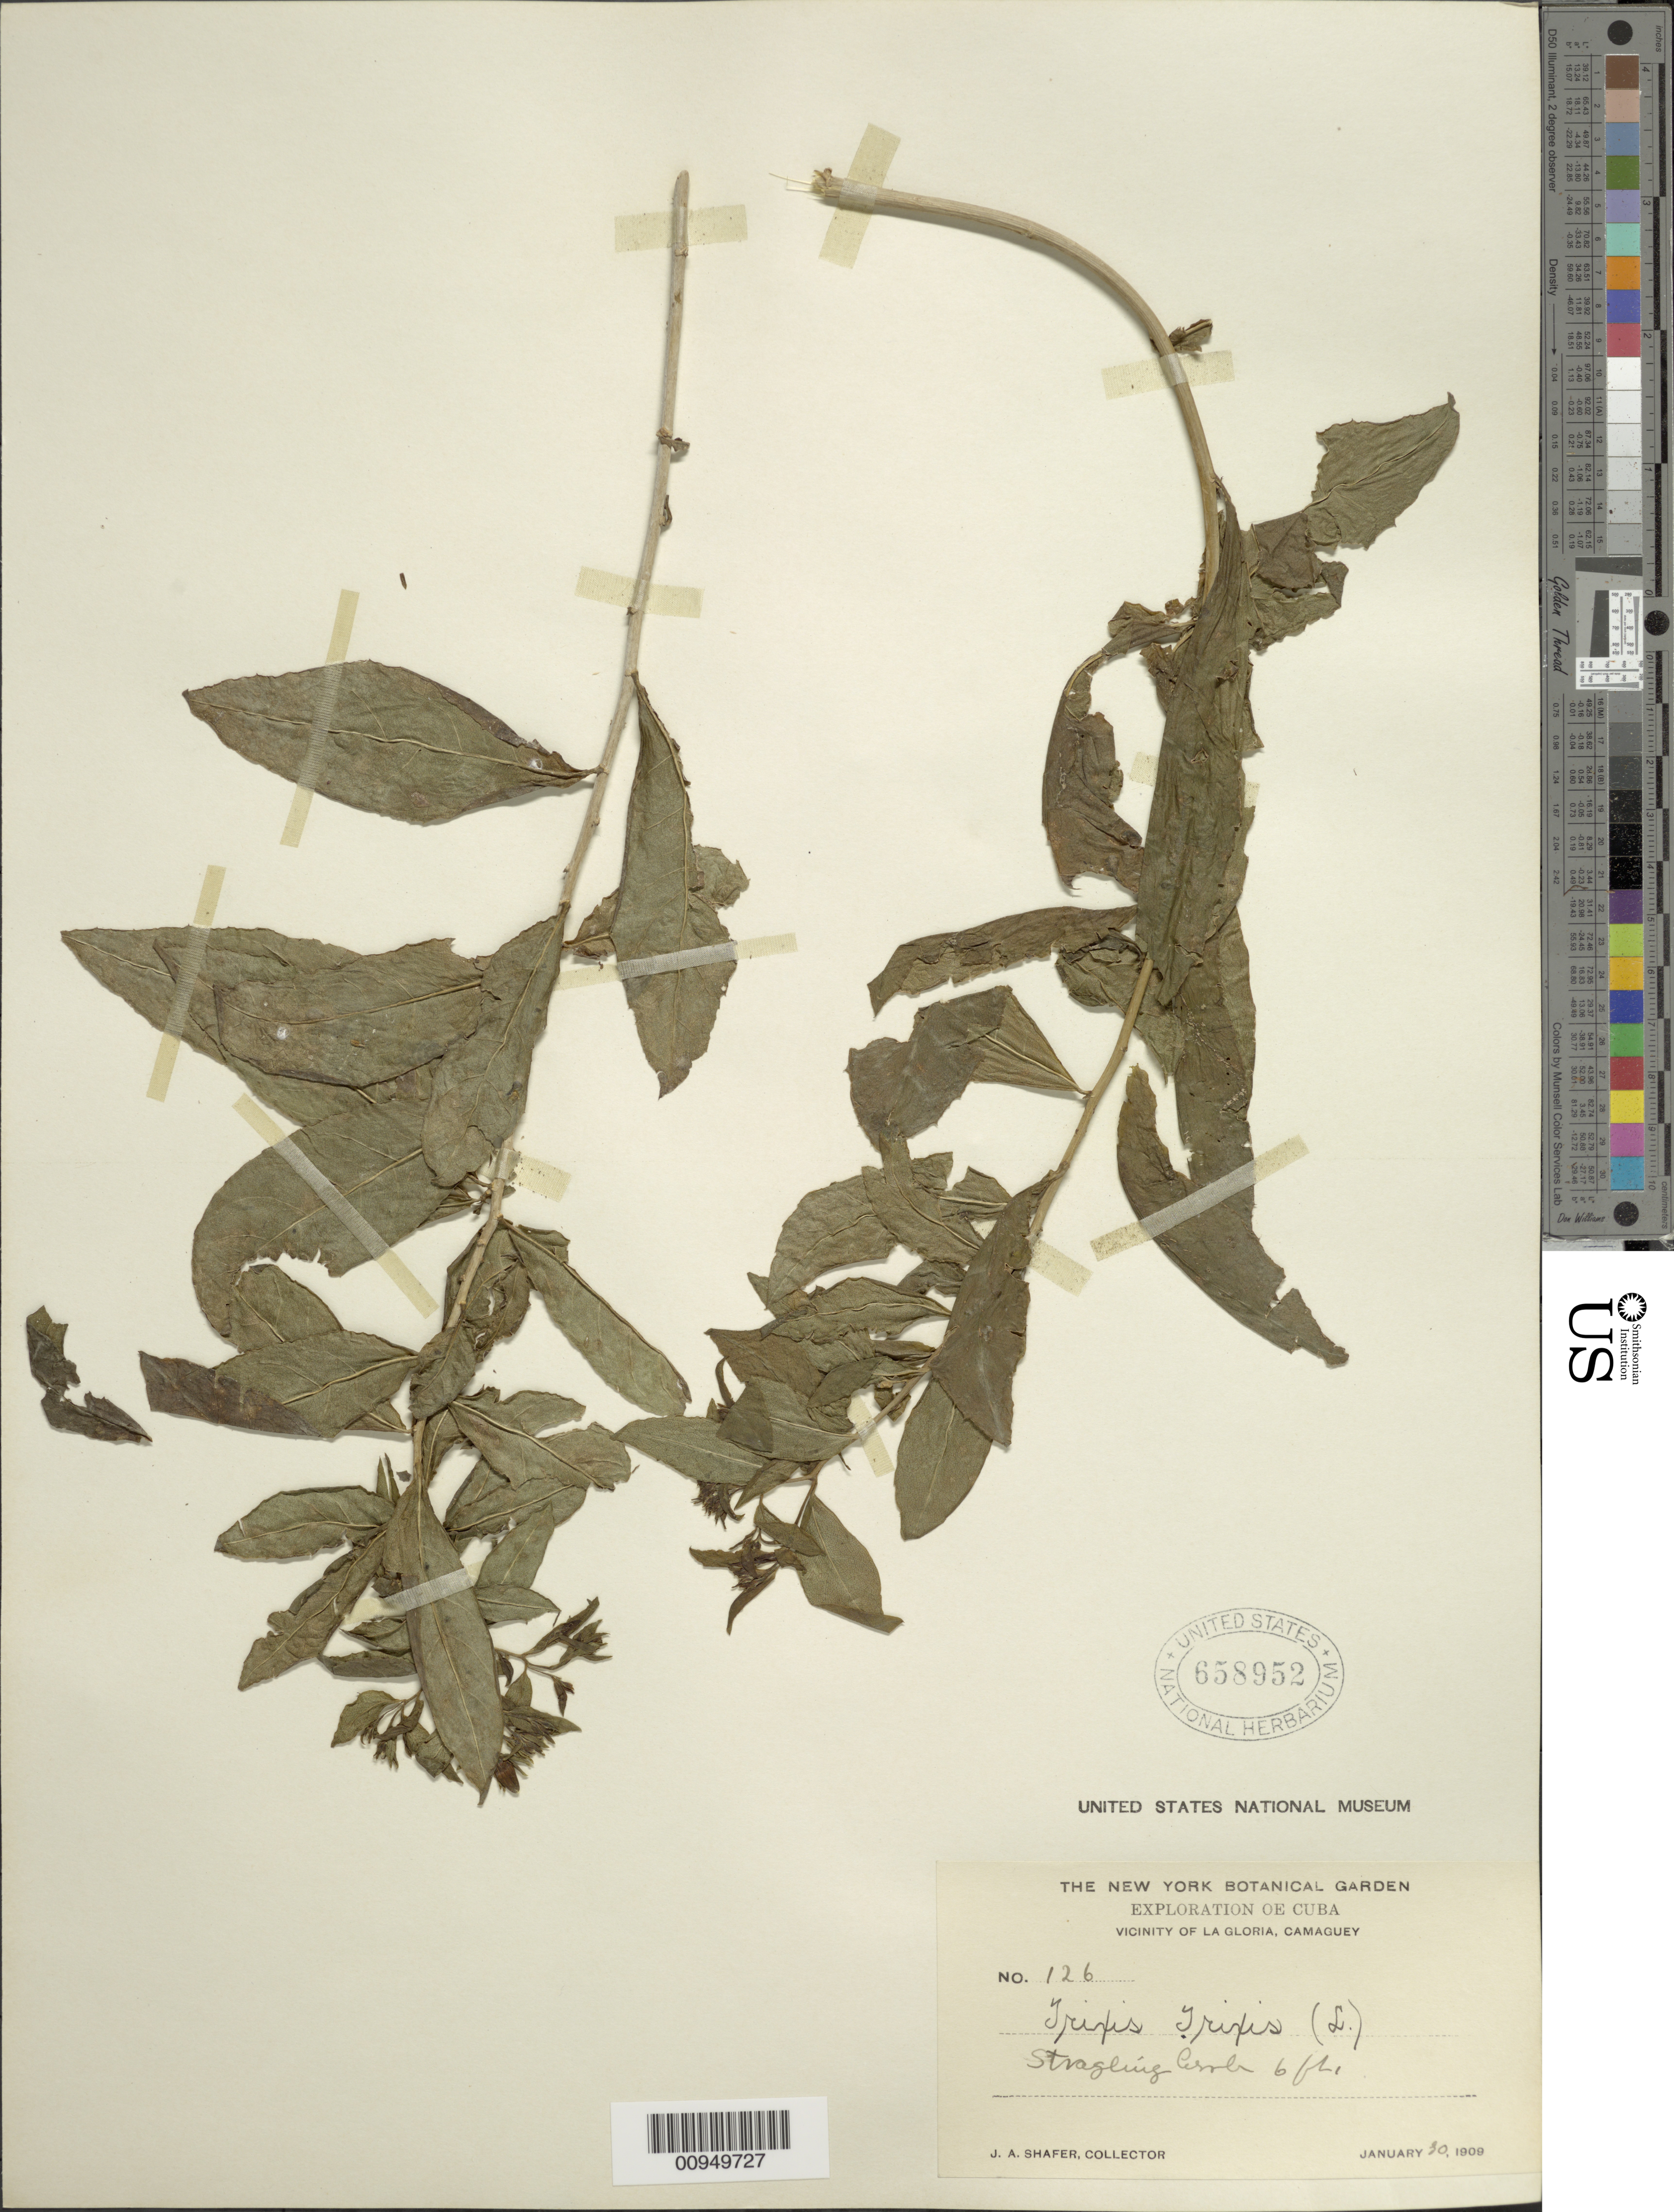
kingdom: Plantae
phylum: Tracheophyta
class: Magnoliopsida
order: Asterales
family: Asteraceae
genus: Trixis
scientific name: Trixis inula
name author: Crantz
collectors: J. A. Shafer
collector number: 126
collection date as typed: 30 Jan 1909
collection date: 1909-01-30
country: Cuba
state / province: Camagüey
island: Cuba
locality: Vicinity of La Gloria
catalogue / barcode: US 658952